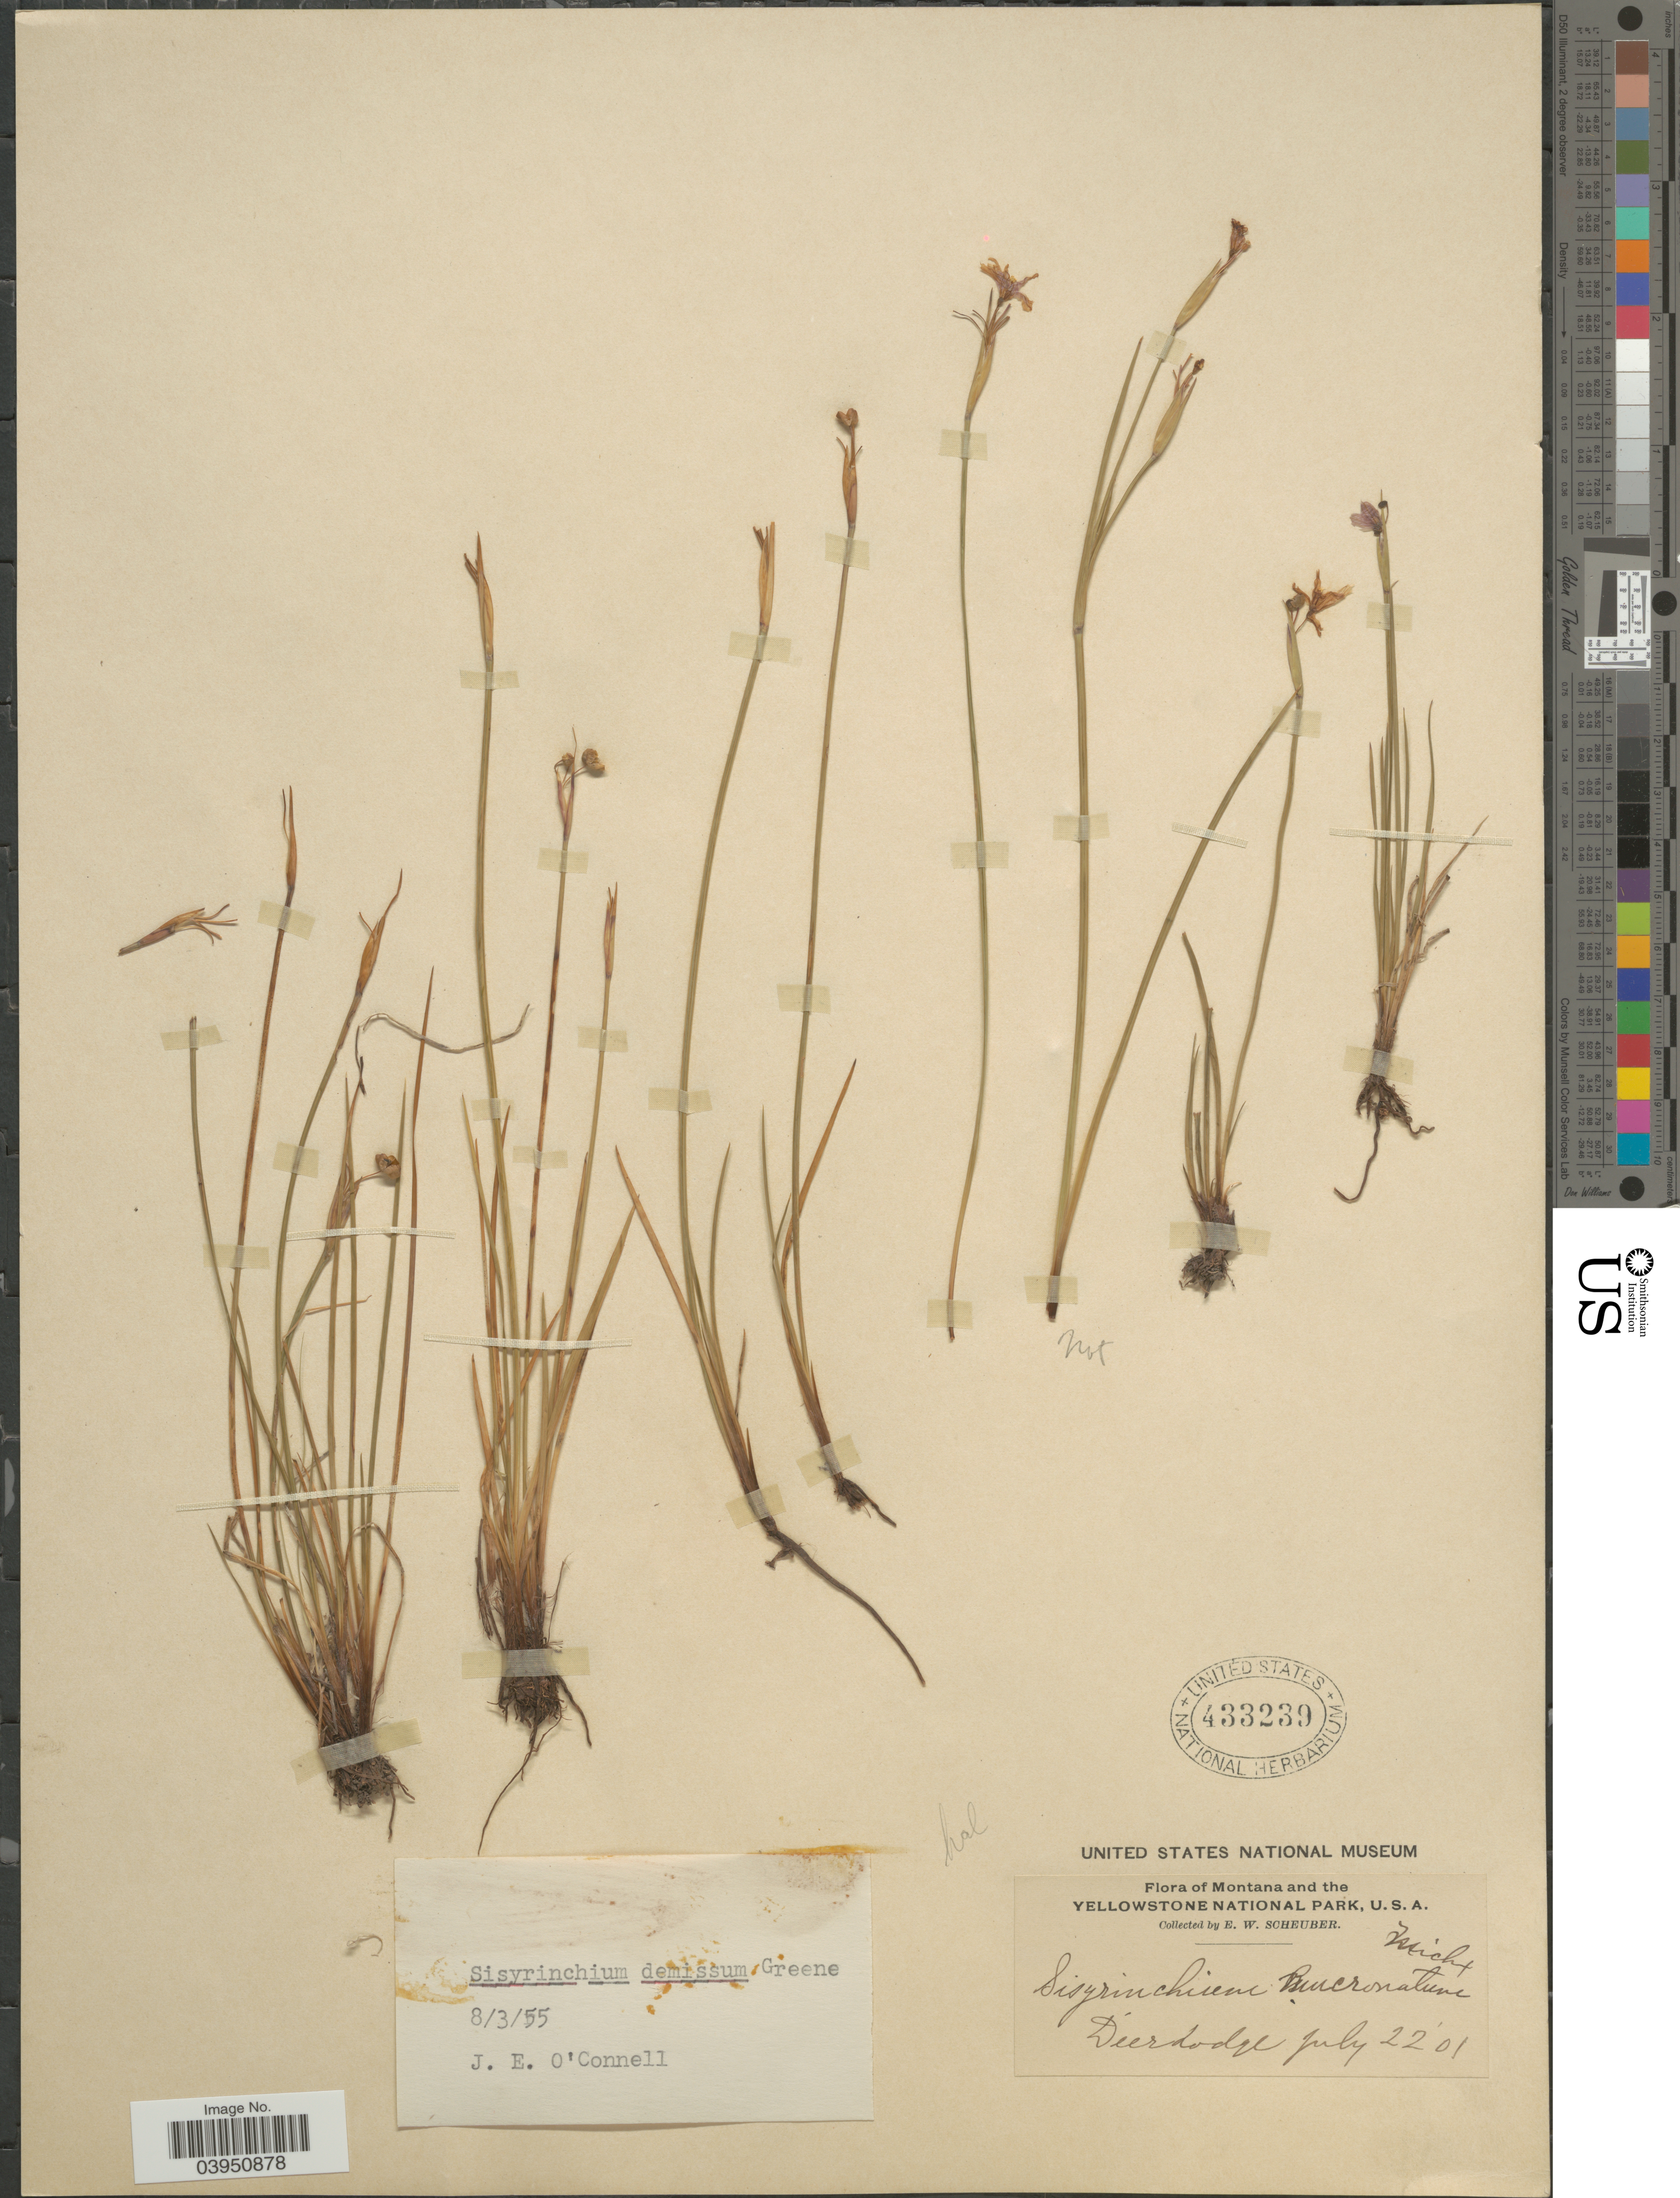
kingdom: Plantae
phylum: Tracheophyta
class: Liliopsida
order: Asparagales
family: Iridaceae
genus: Sisyrinchium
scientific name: Sisyrinchium demissum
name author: Greene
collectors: E. Scheuber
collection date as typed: Transcribed d/m/y: 22/7/1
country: United States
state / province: Montana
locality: The Yellowstone National Park. Deerdodge.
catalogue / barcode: US 433239